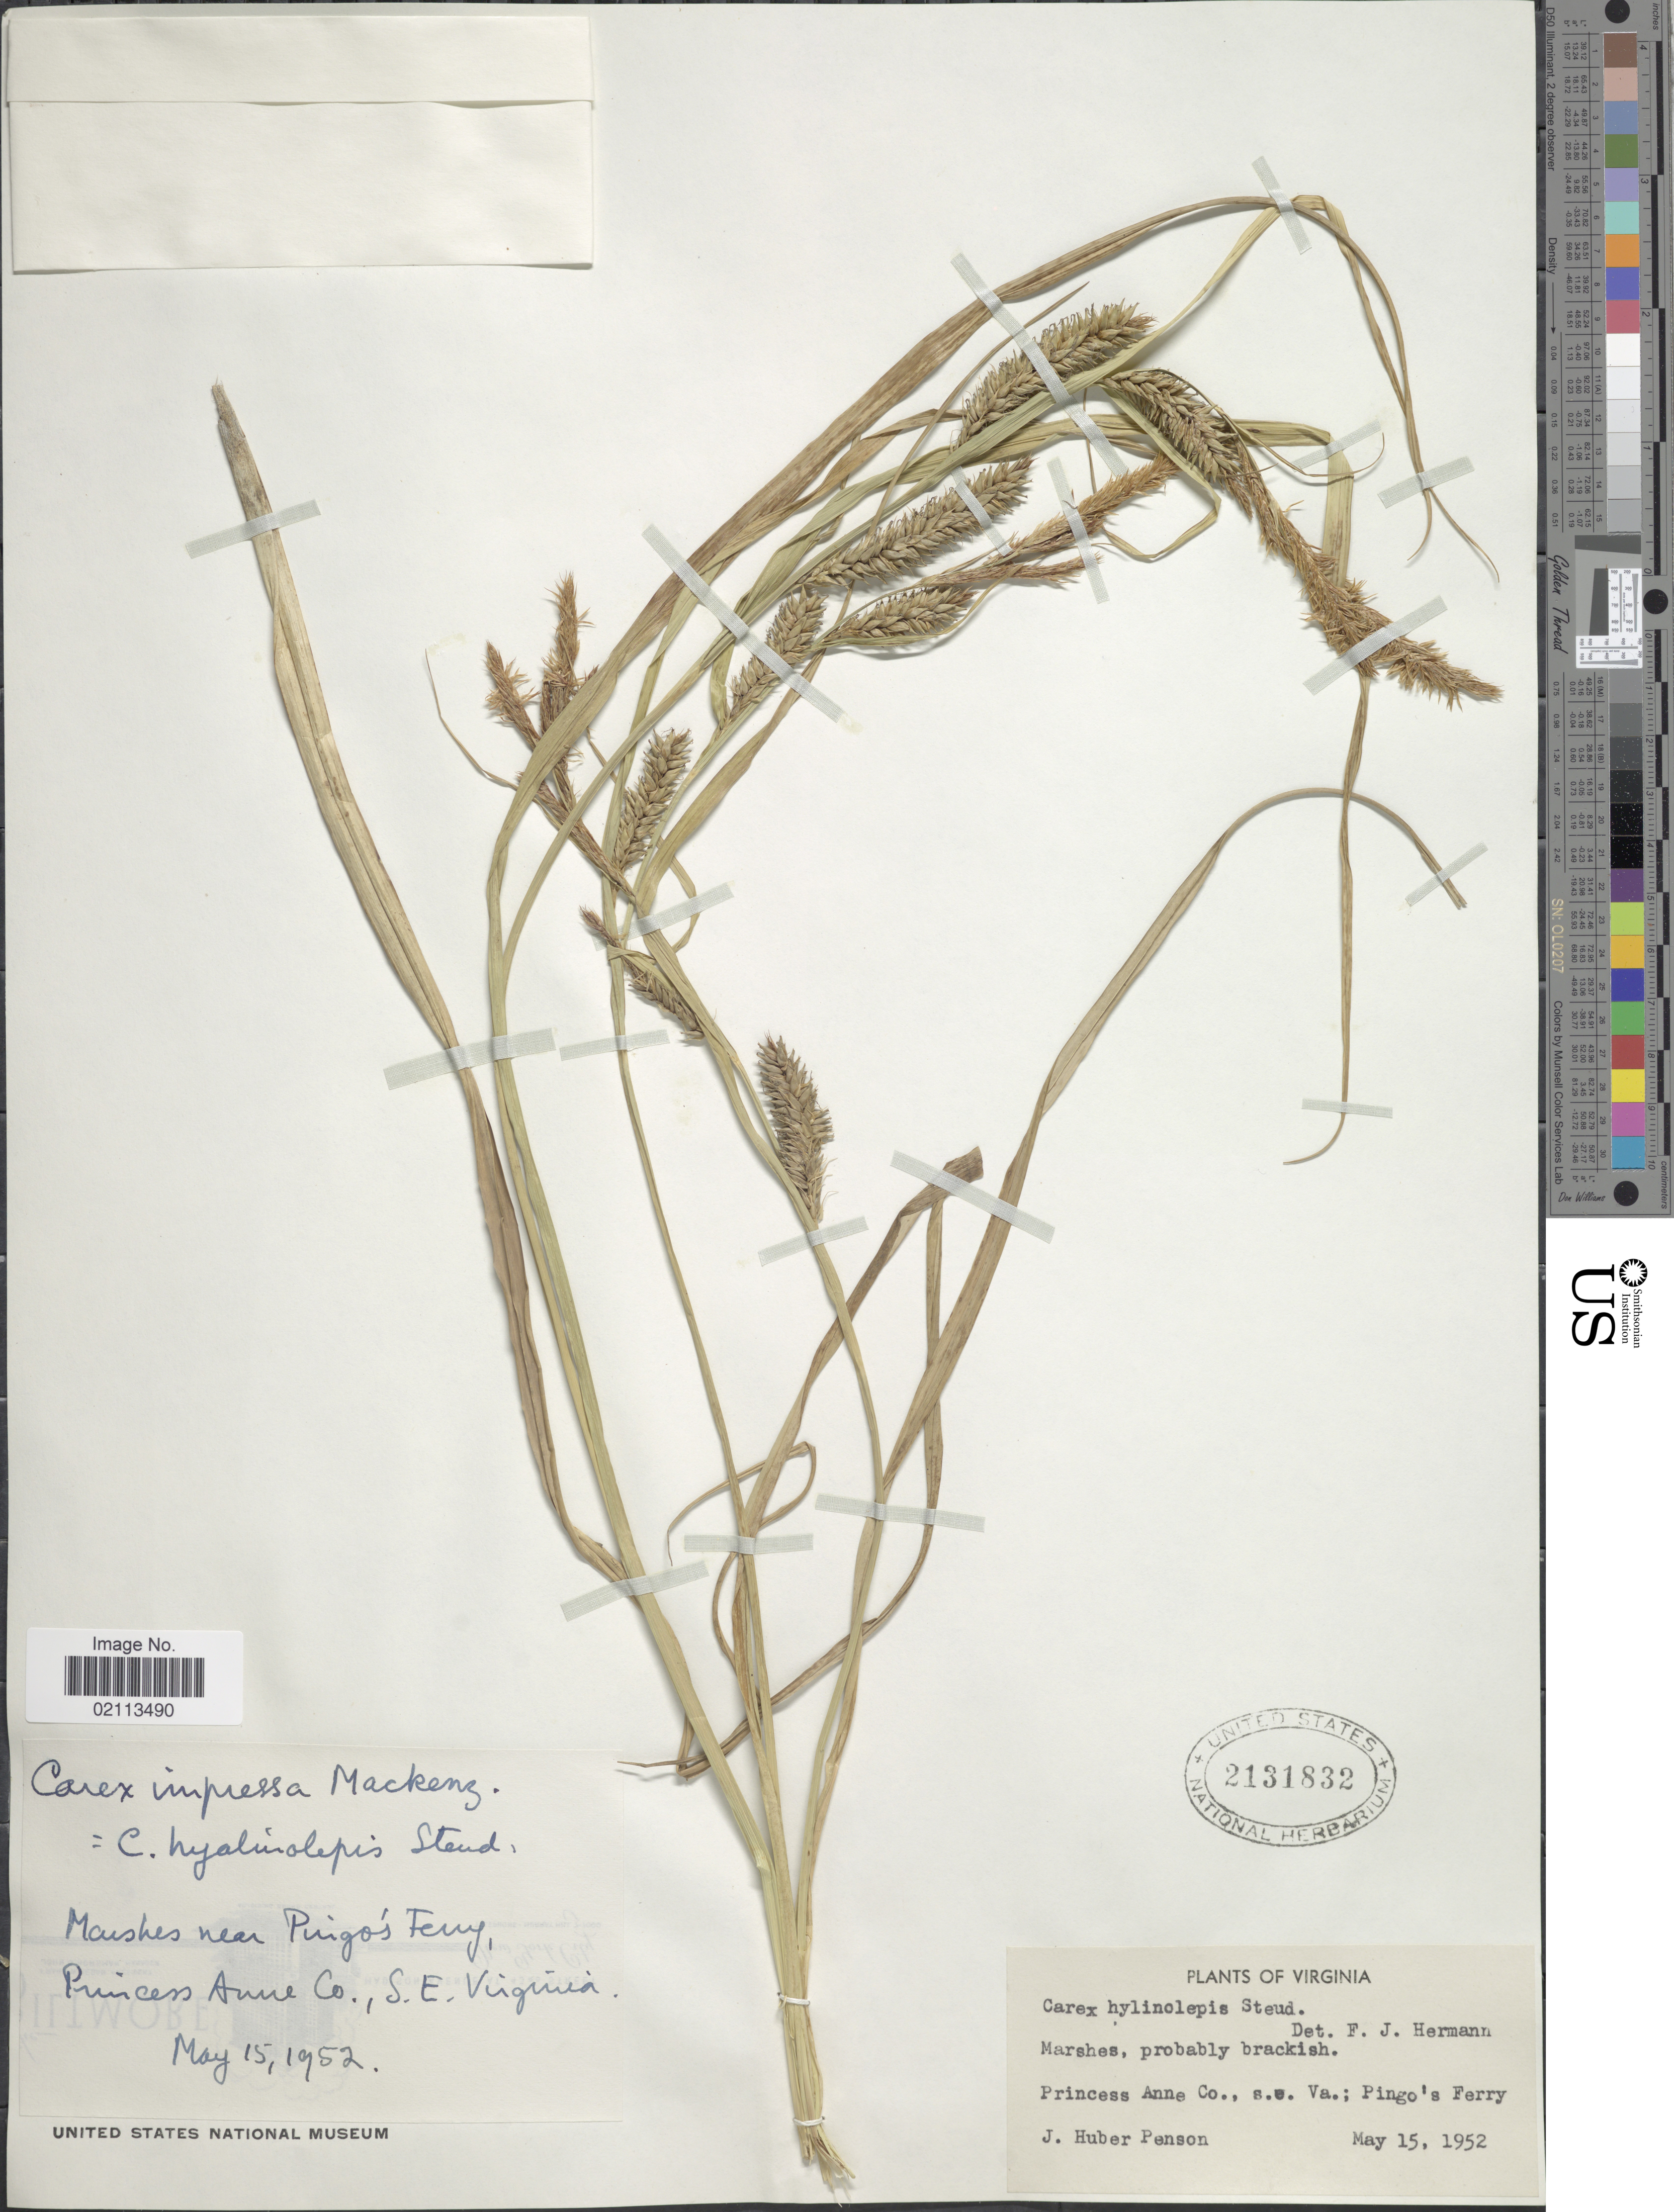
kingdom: Plantae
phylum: Tracheophyta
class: Liliopsida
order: Poales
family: Cyperaceae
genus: Carex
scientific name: Carex hyalinolepis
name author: Steud.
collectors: J. Penson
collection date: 1952-05-15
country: United States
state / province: Virginia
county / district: City of Virginia Beach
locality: Marshes, probably brackish. Princess Anne Co. (= historic county name), S.E. Va.; Pingo's Ferry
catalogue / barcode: US 2131832